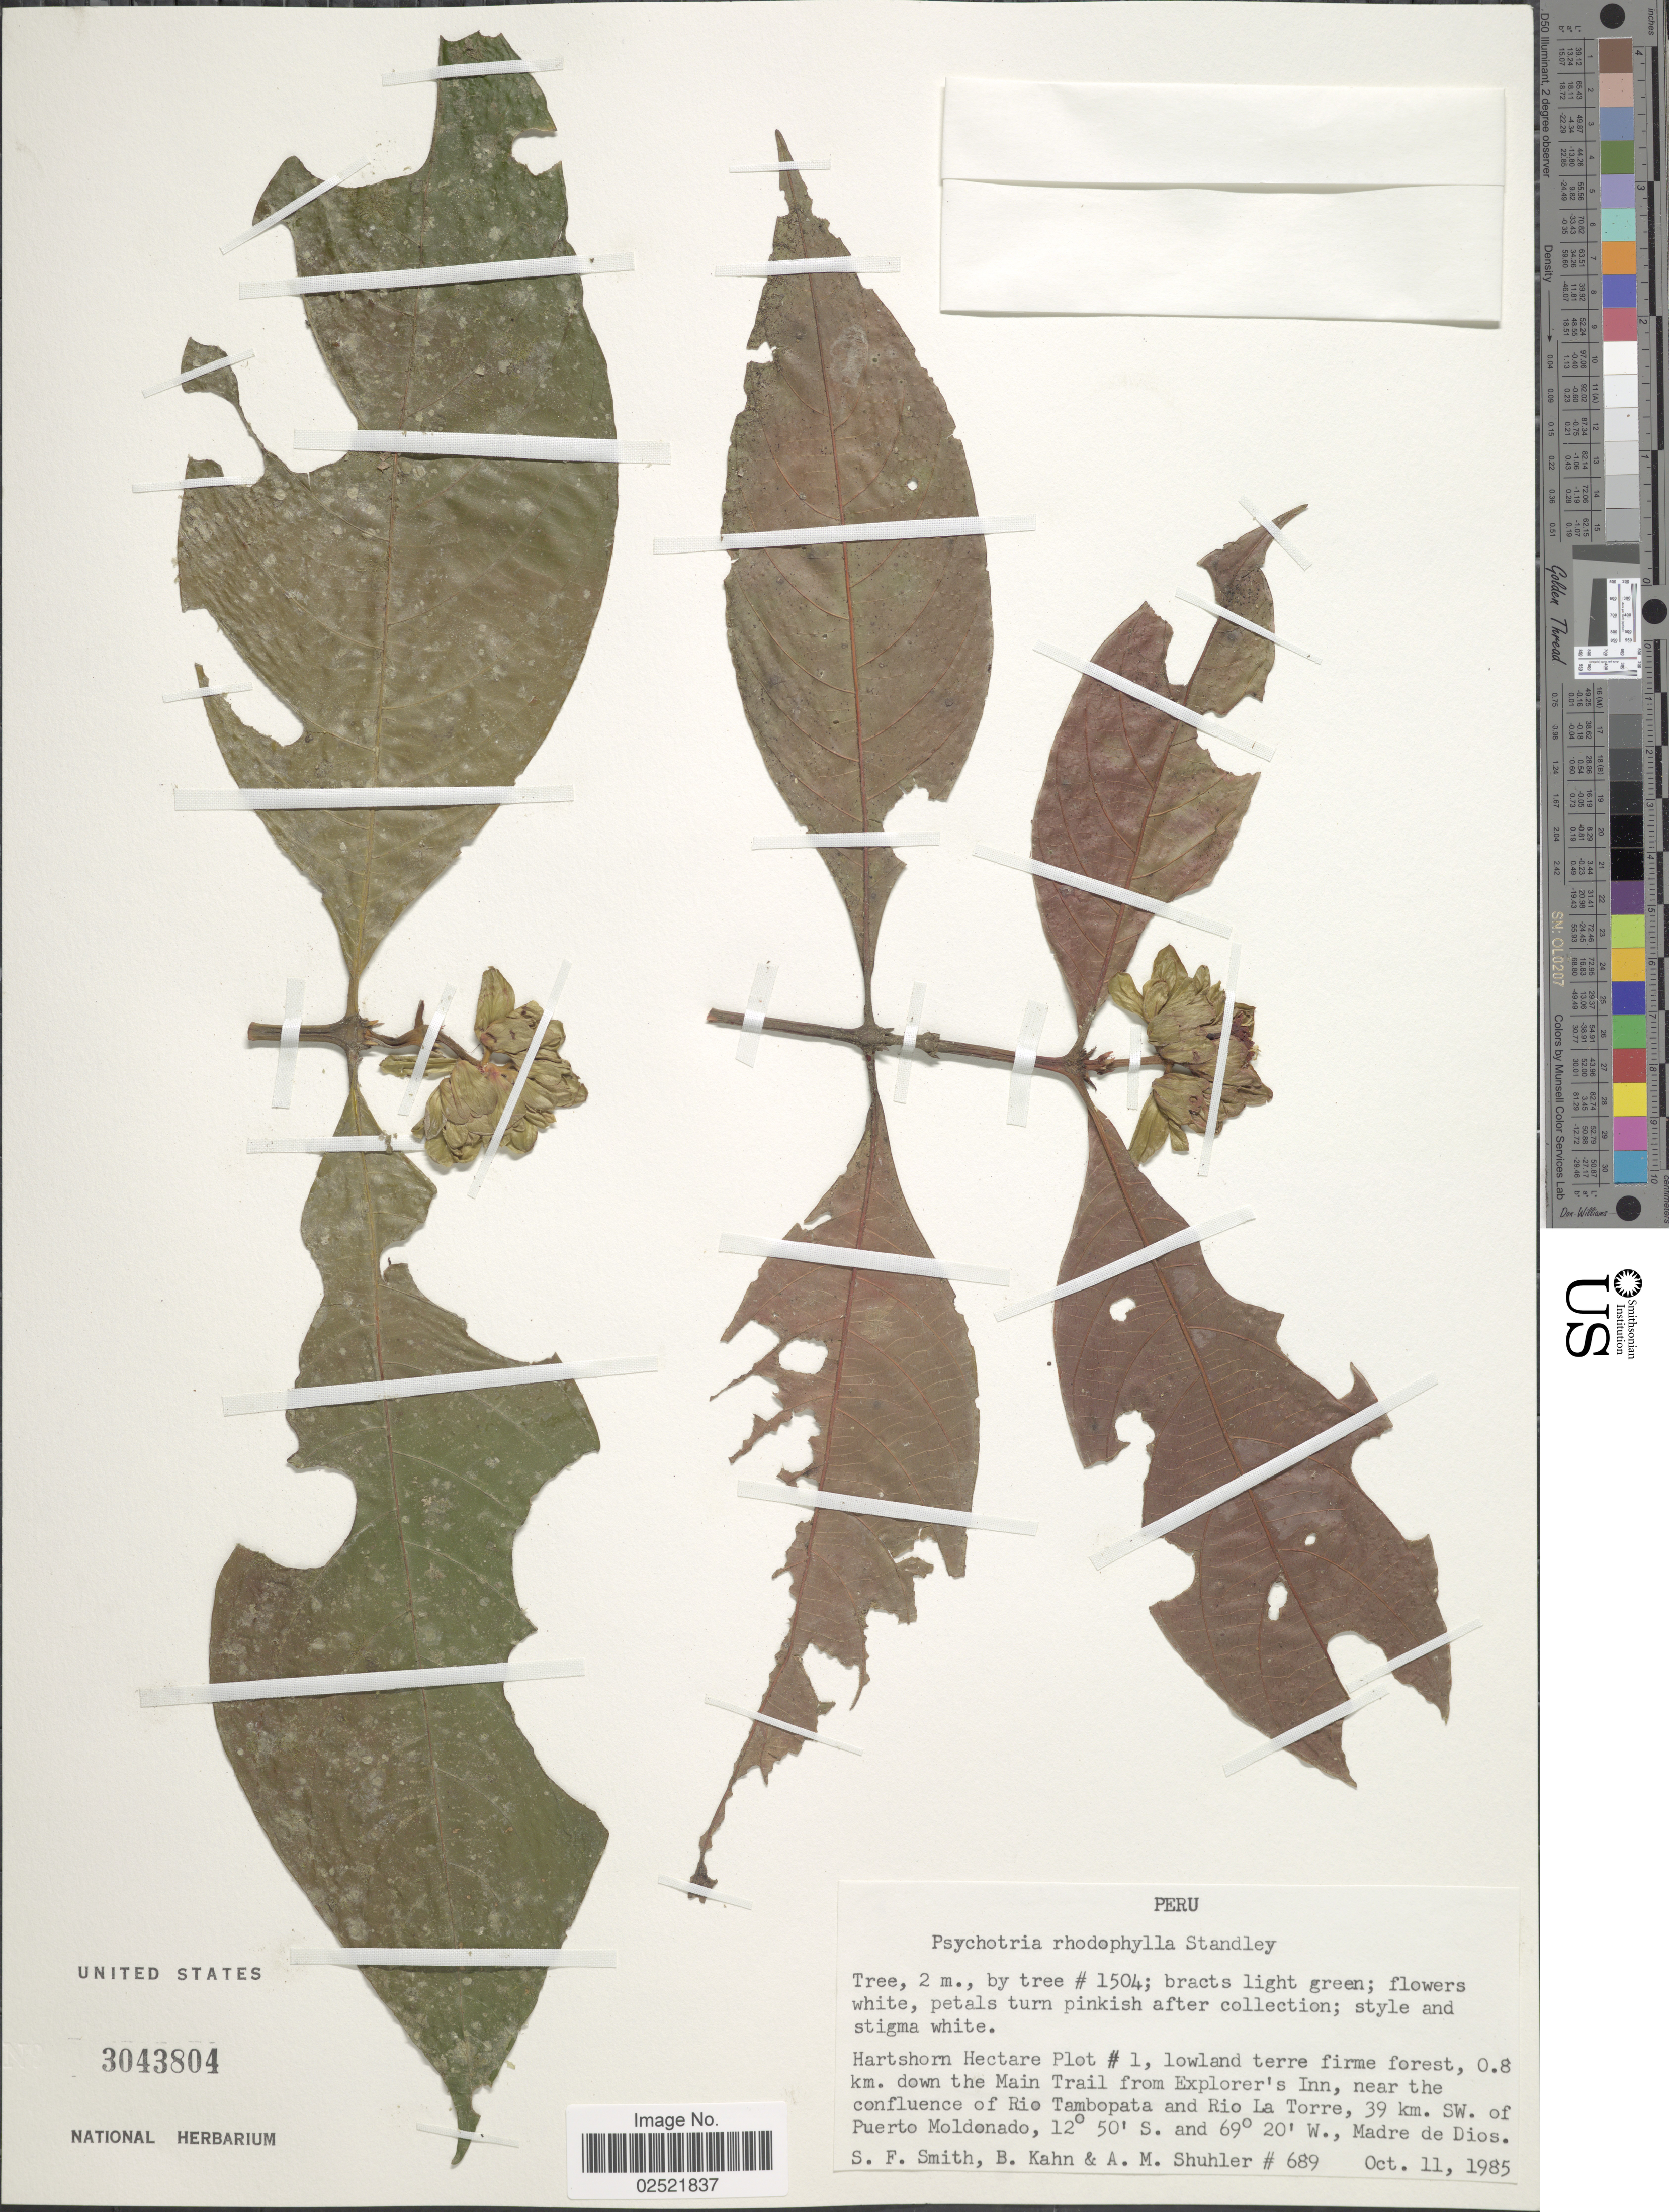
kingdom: Plantae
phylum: Tracheophyta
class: Magnoliopsida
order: Gentianales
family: Rubiaceae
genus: Psychotria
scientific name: Psychotria rhodophylla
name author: Standl.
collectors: S.F. Smith, B. Kahn & A. Shuhler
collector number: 689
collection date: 1985-10-11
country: Peru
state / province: Madre de Dios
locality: Hartshorn Hectare Plot #1, 0.8 km down the Main Trail from Explorer's Inn, near the confluence of Rio Tambopata and Rio La Torre, 39 km SW of Puerto Moldonado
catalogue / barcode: US 3043804